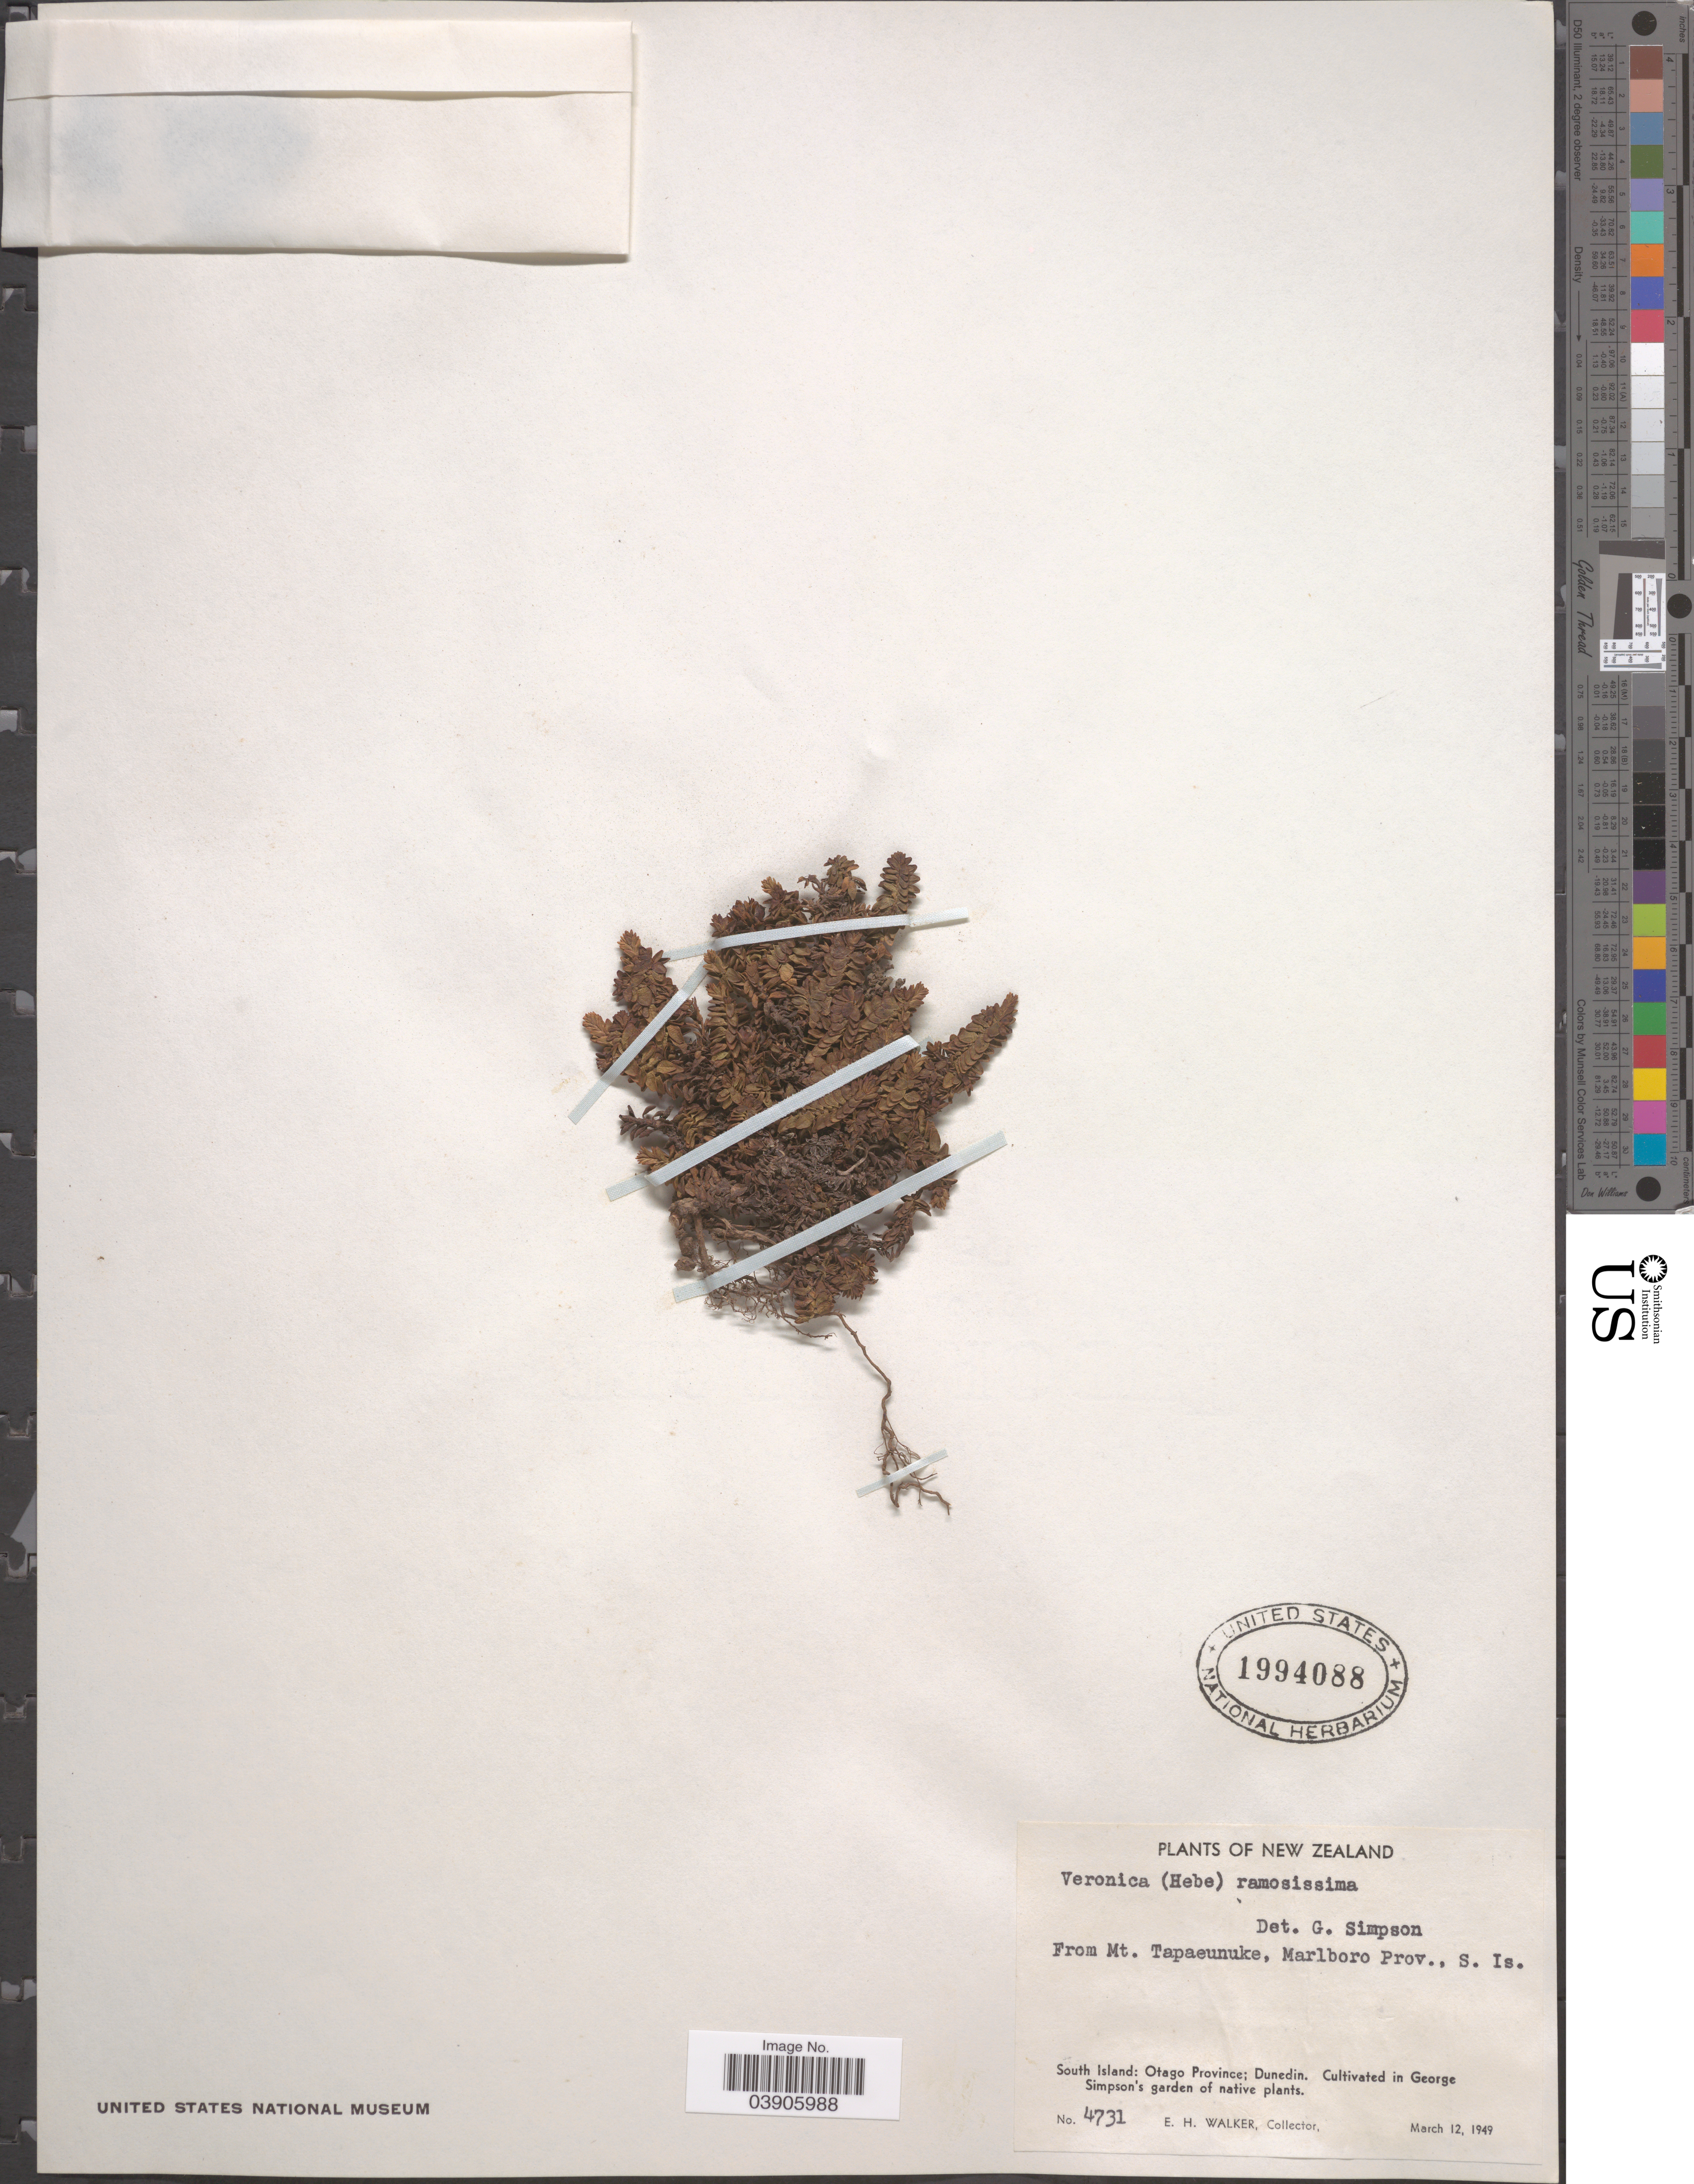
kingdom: Plantae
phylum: Tracheophyta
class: Magnoliopsida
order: Lamiales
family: Plantaginaceae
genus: Hebe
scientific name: Hebe ramosissima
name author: G. Simpson & J.S. Thomson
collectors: E. H. Walker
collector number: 4731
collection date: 1949-03-12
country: New Zealand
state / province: Otago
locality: South Island: Dunedin. Cultivated in George Simpson's garden.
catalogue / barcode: US 1994088